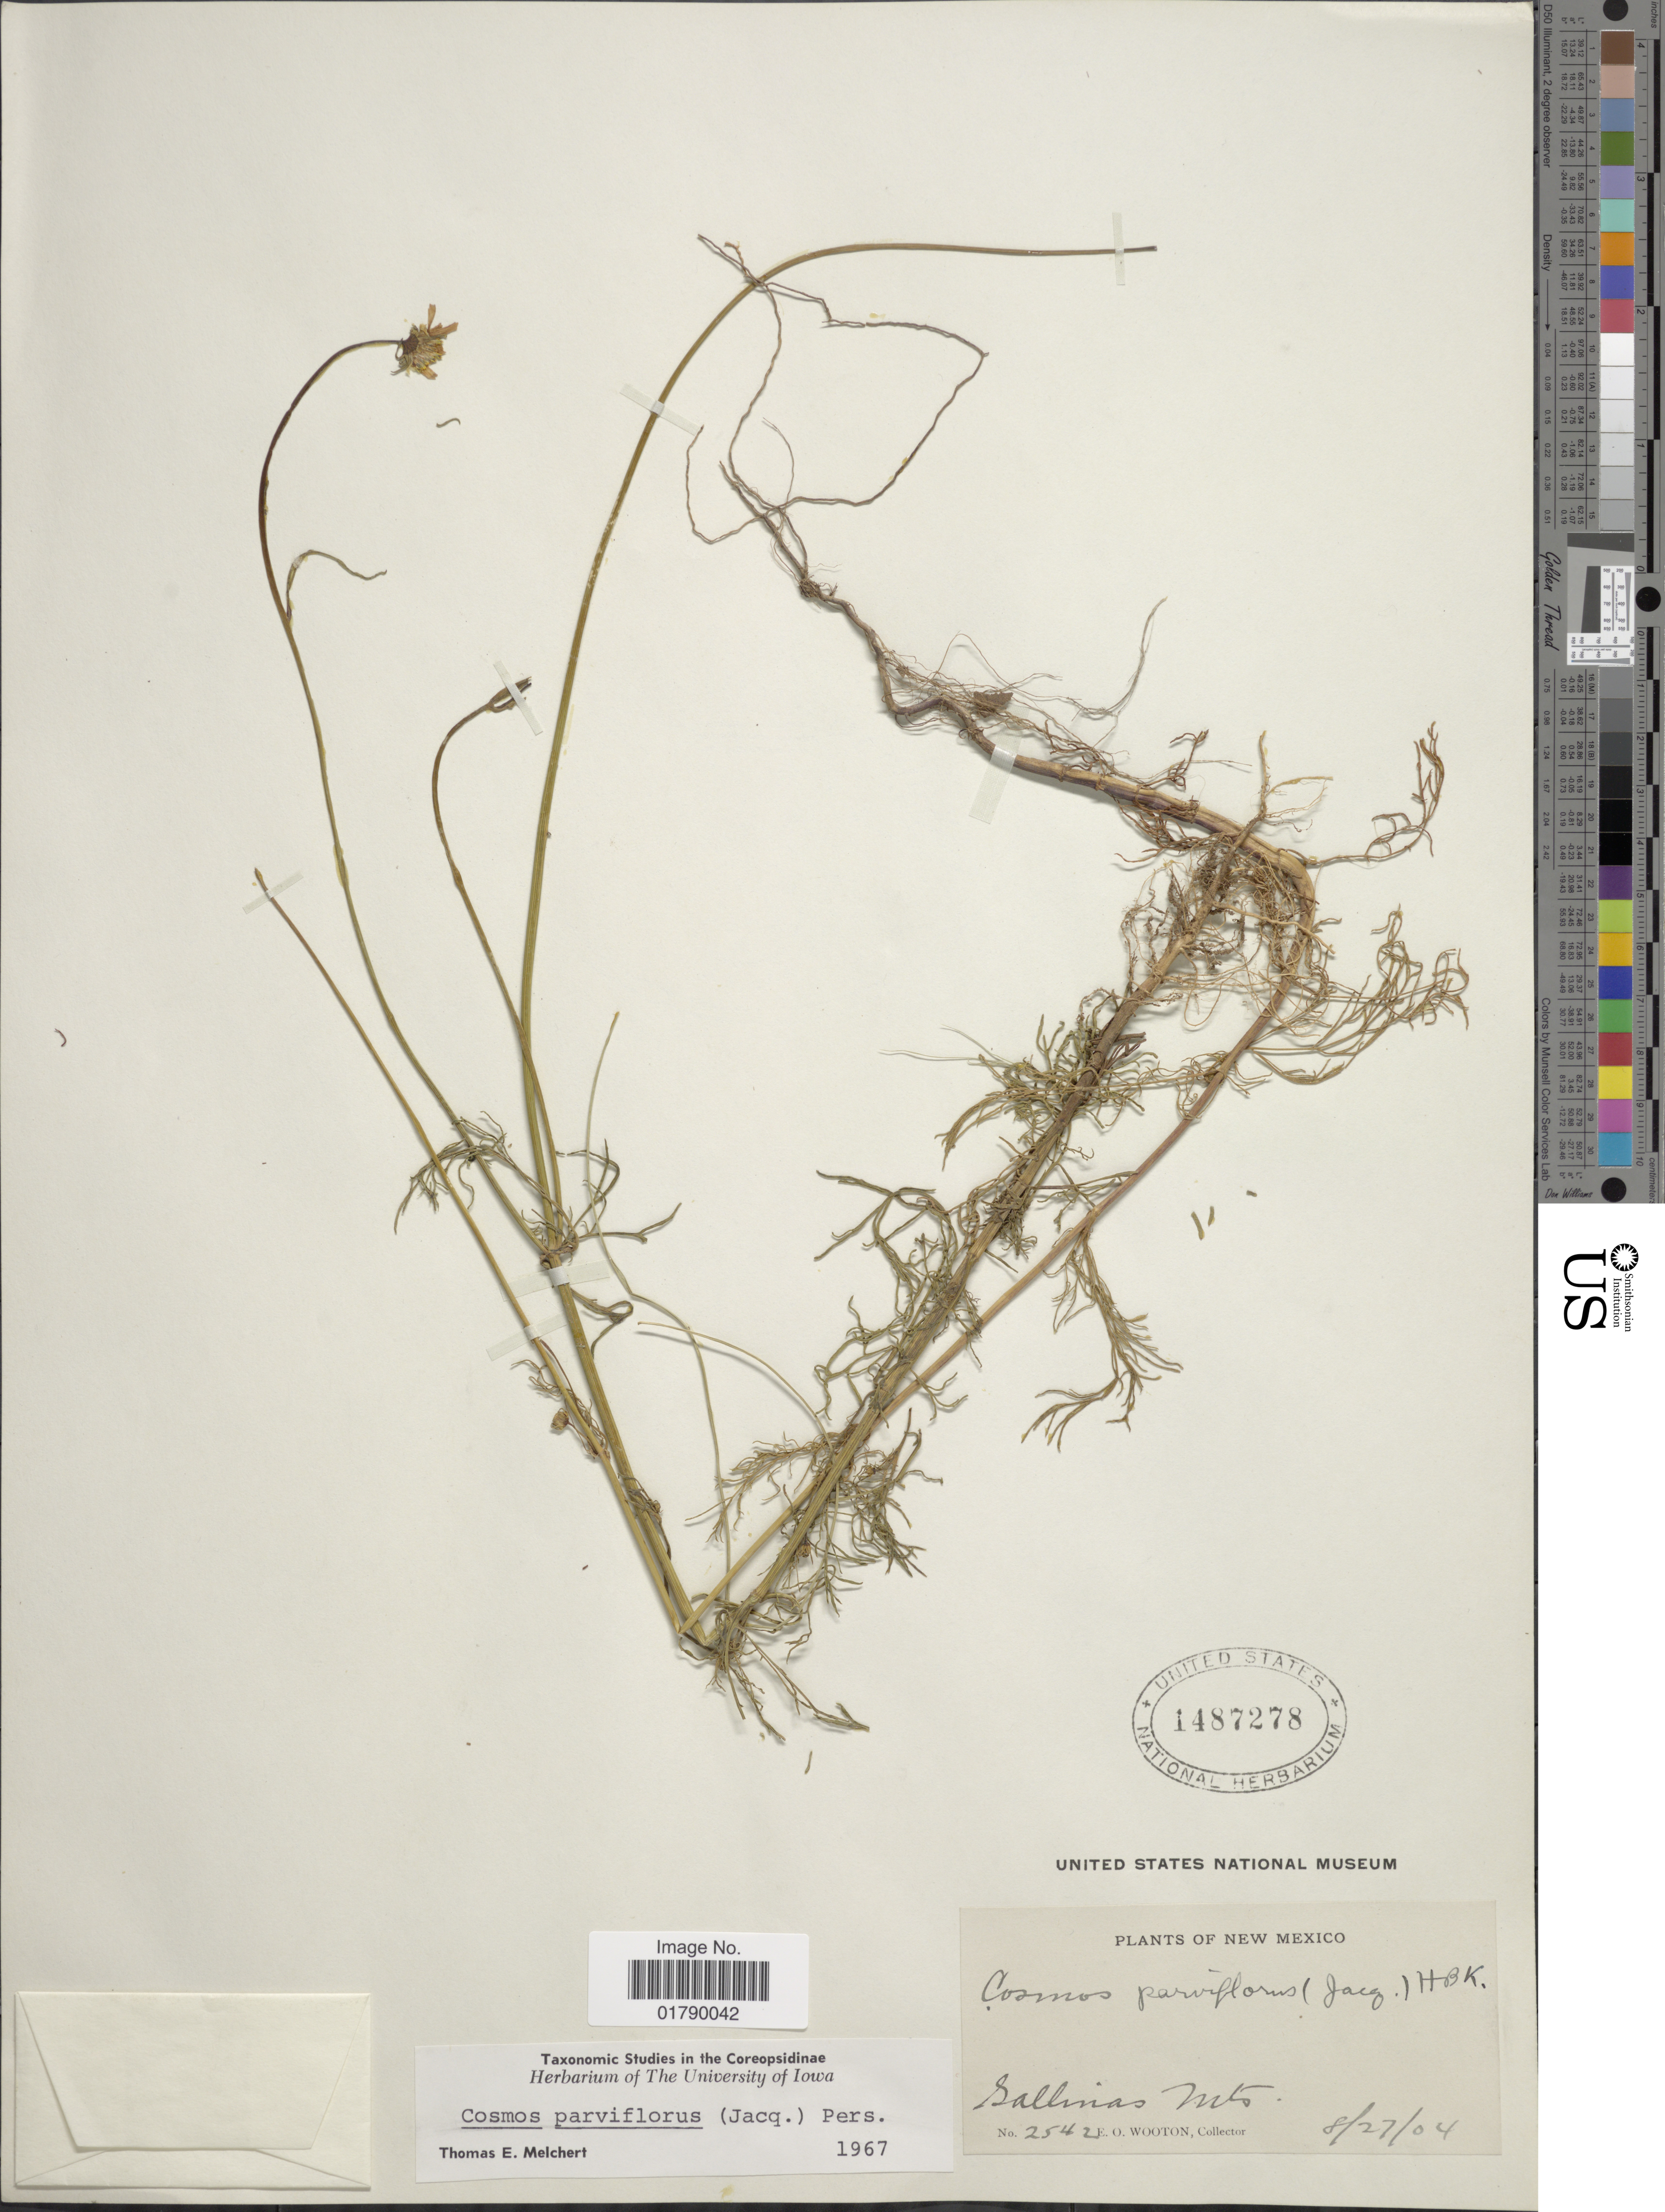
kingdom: Plantae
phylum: Tracheophyta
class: Magnoliopsida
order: Asterales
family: Asteraceae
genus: Cosmos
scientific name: Cosmos parviflorus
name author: (Jacq.) Pers.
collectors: E. O. Wooton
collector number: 2542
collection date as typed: Transcribed d/m/y: 27/8/4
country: United States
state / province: New Mexico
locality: Sallinas Mts.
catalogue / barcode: US 1487278